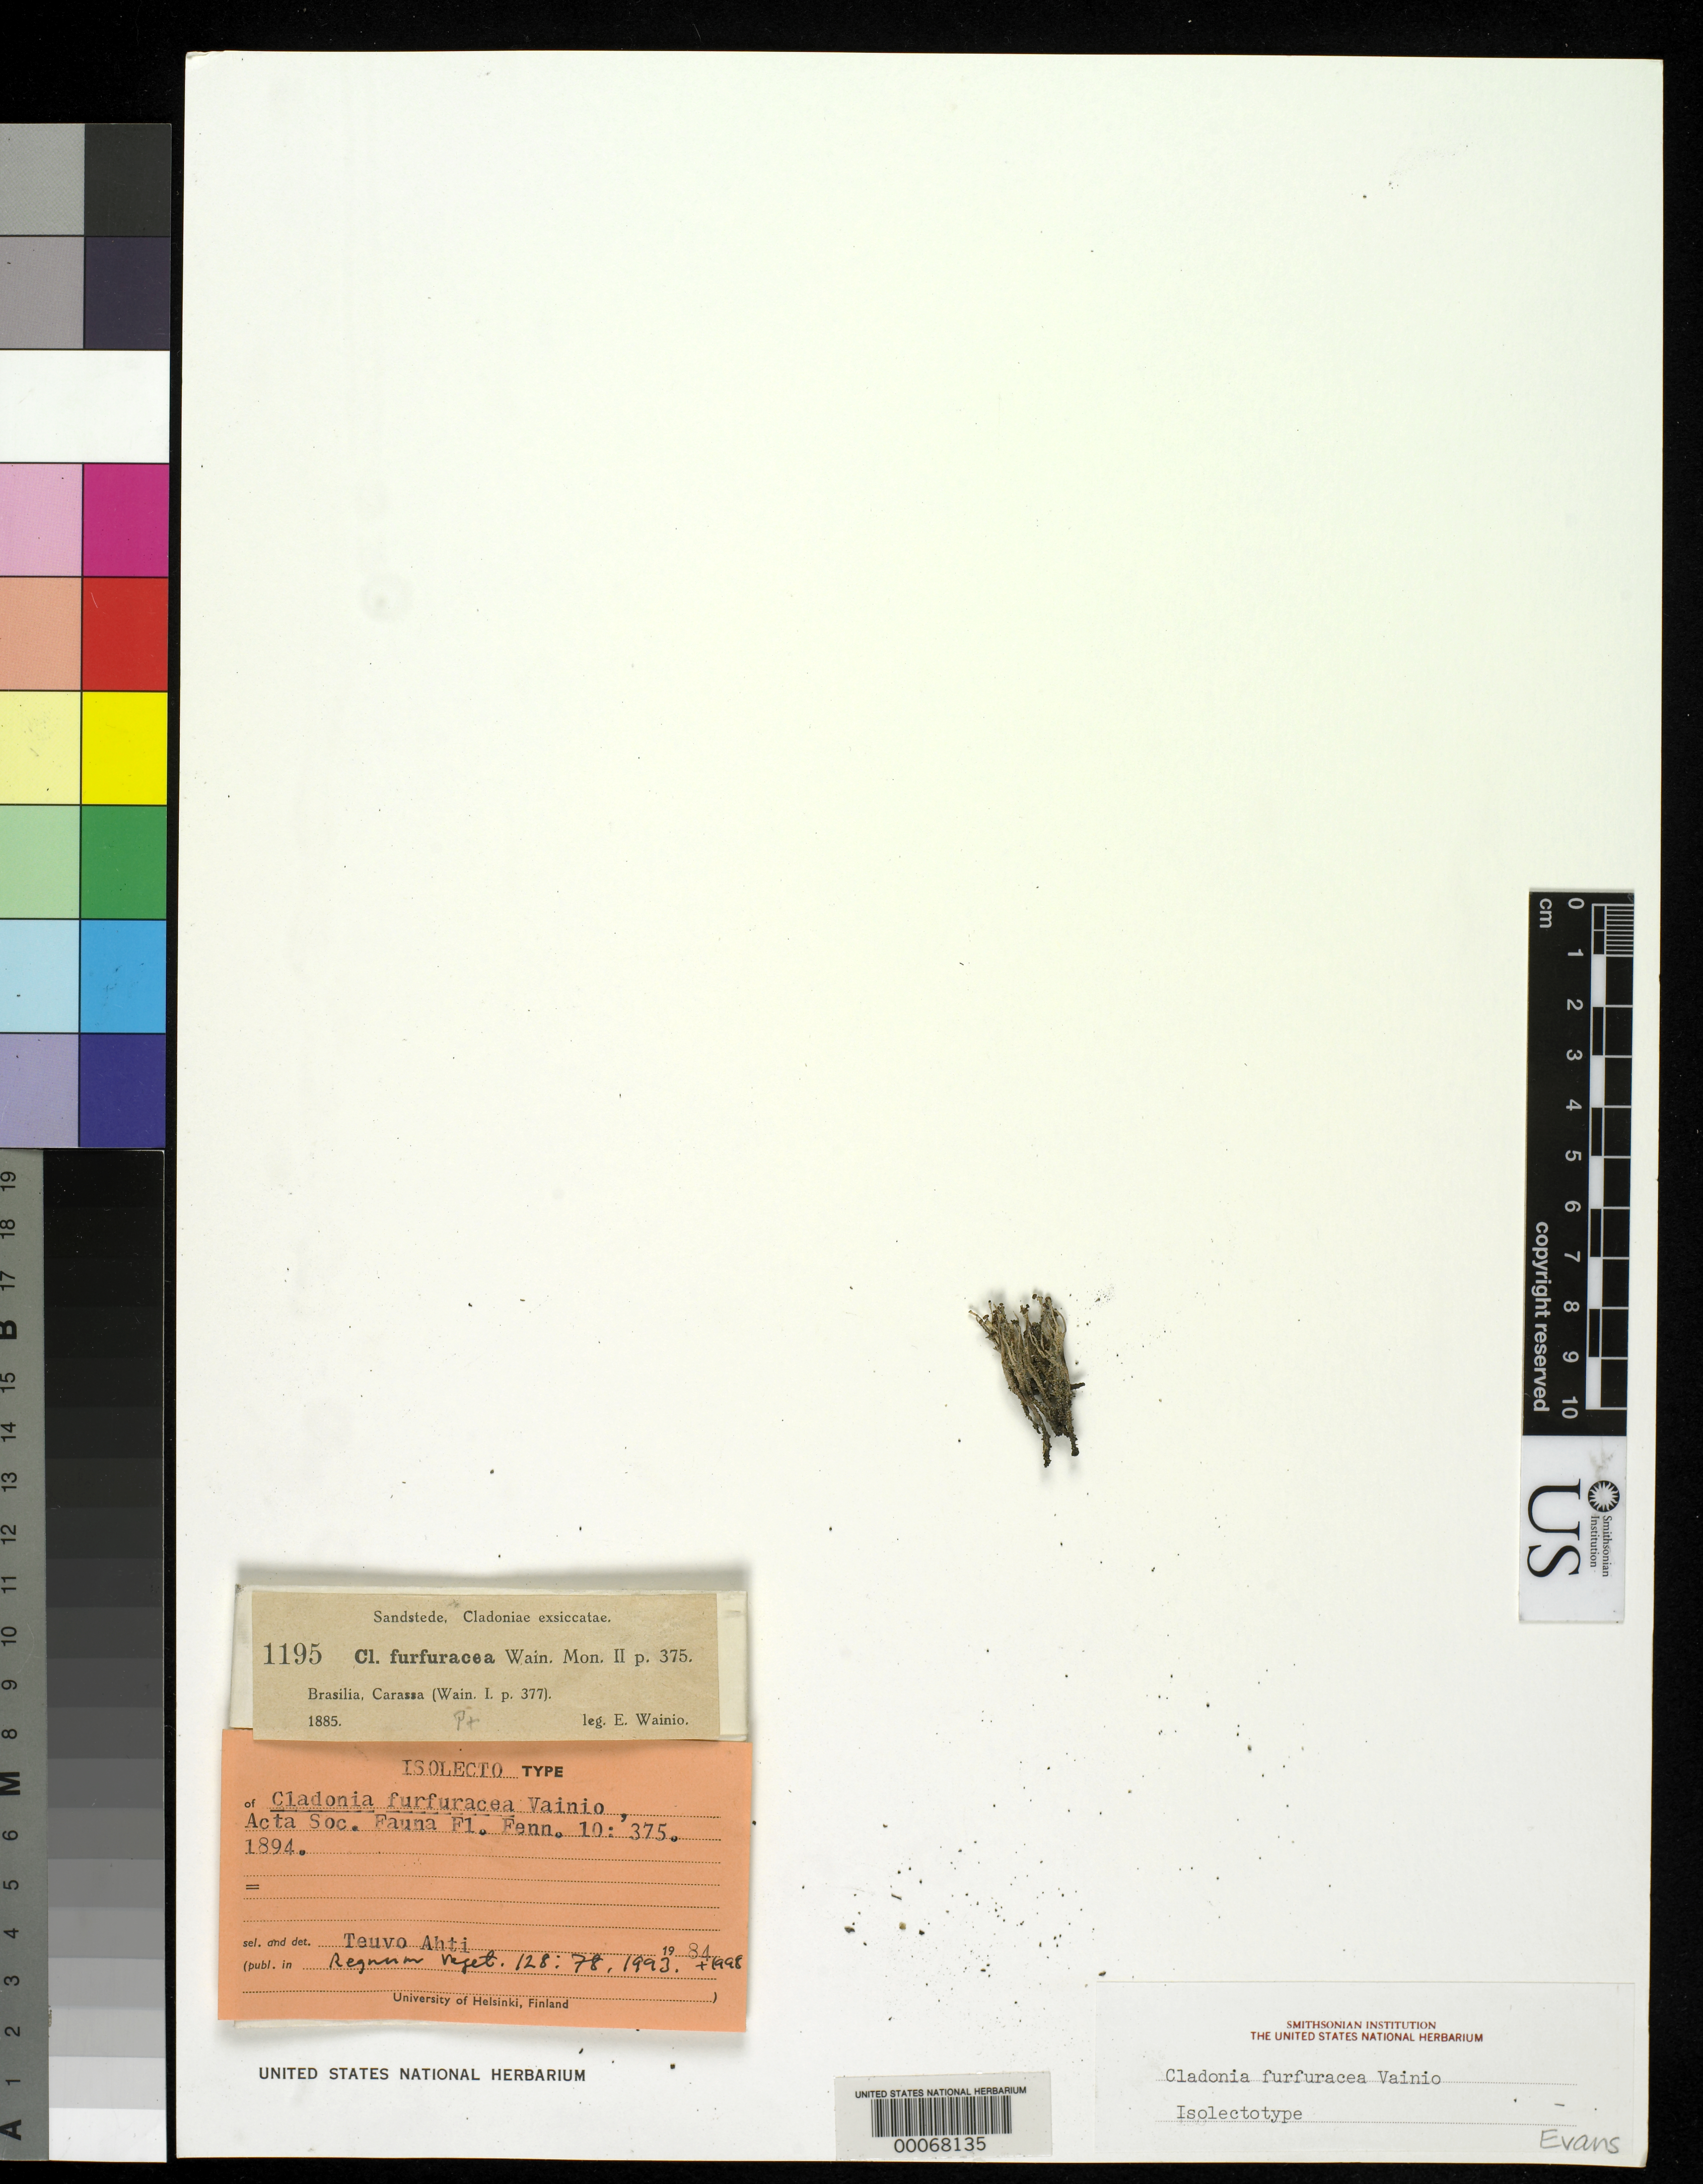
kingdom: Fungi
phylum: Ascomycota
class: Lecanoromycetes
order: Lecanorales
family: Cladoniaceae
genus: Cladonia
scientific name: Cladonia furfuracea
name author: Vain.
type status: Isolectotype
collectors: E. Vainio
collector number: Sandst., Clad. Exs. 1195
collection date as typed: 1885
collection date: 1885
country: Brazil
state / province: Minas Gerais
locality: Carassa.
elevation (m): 1400